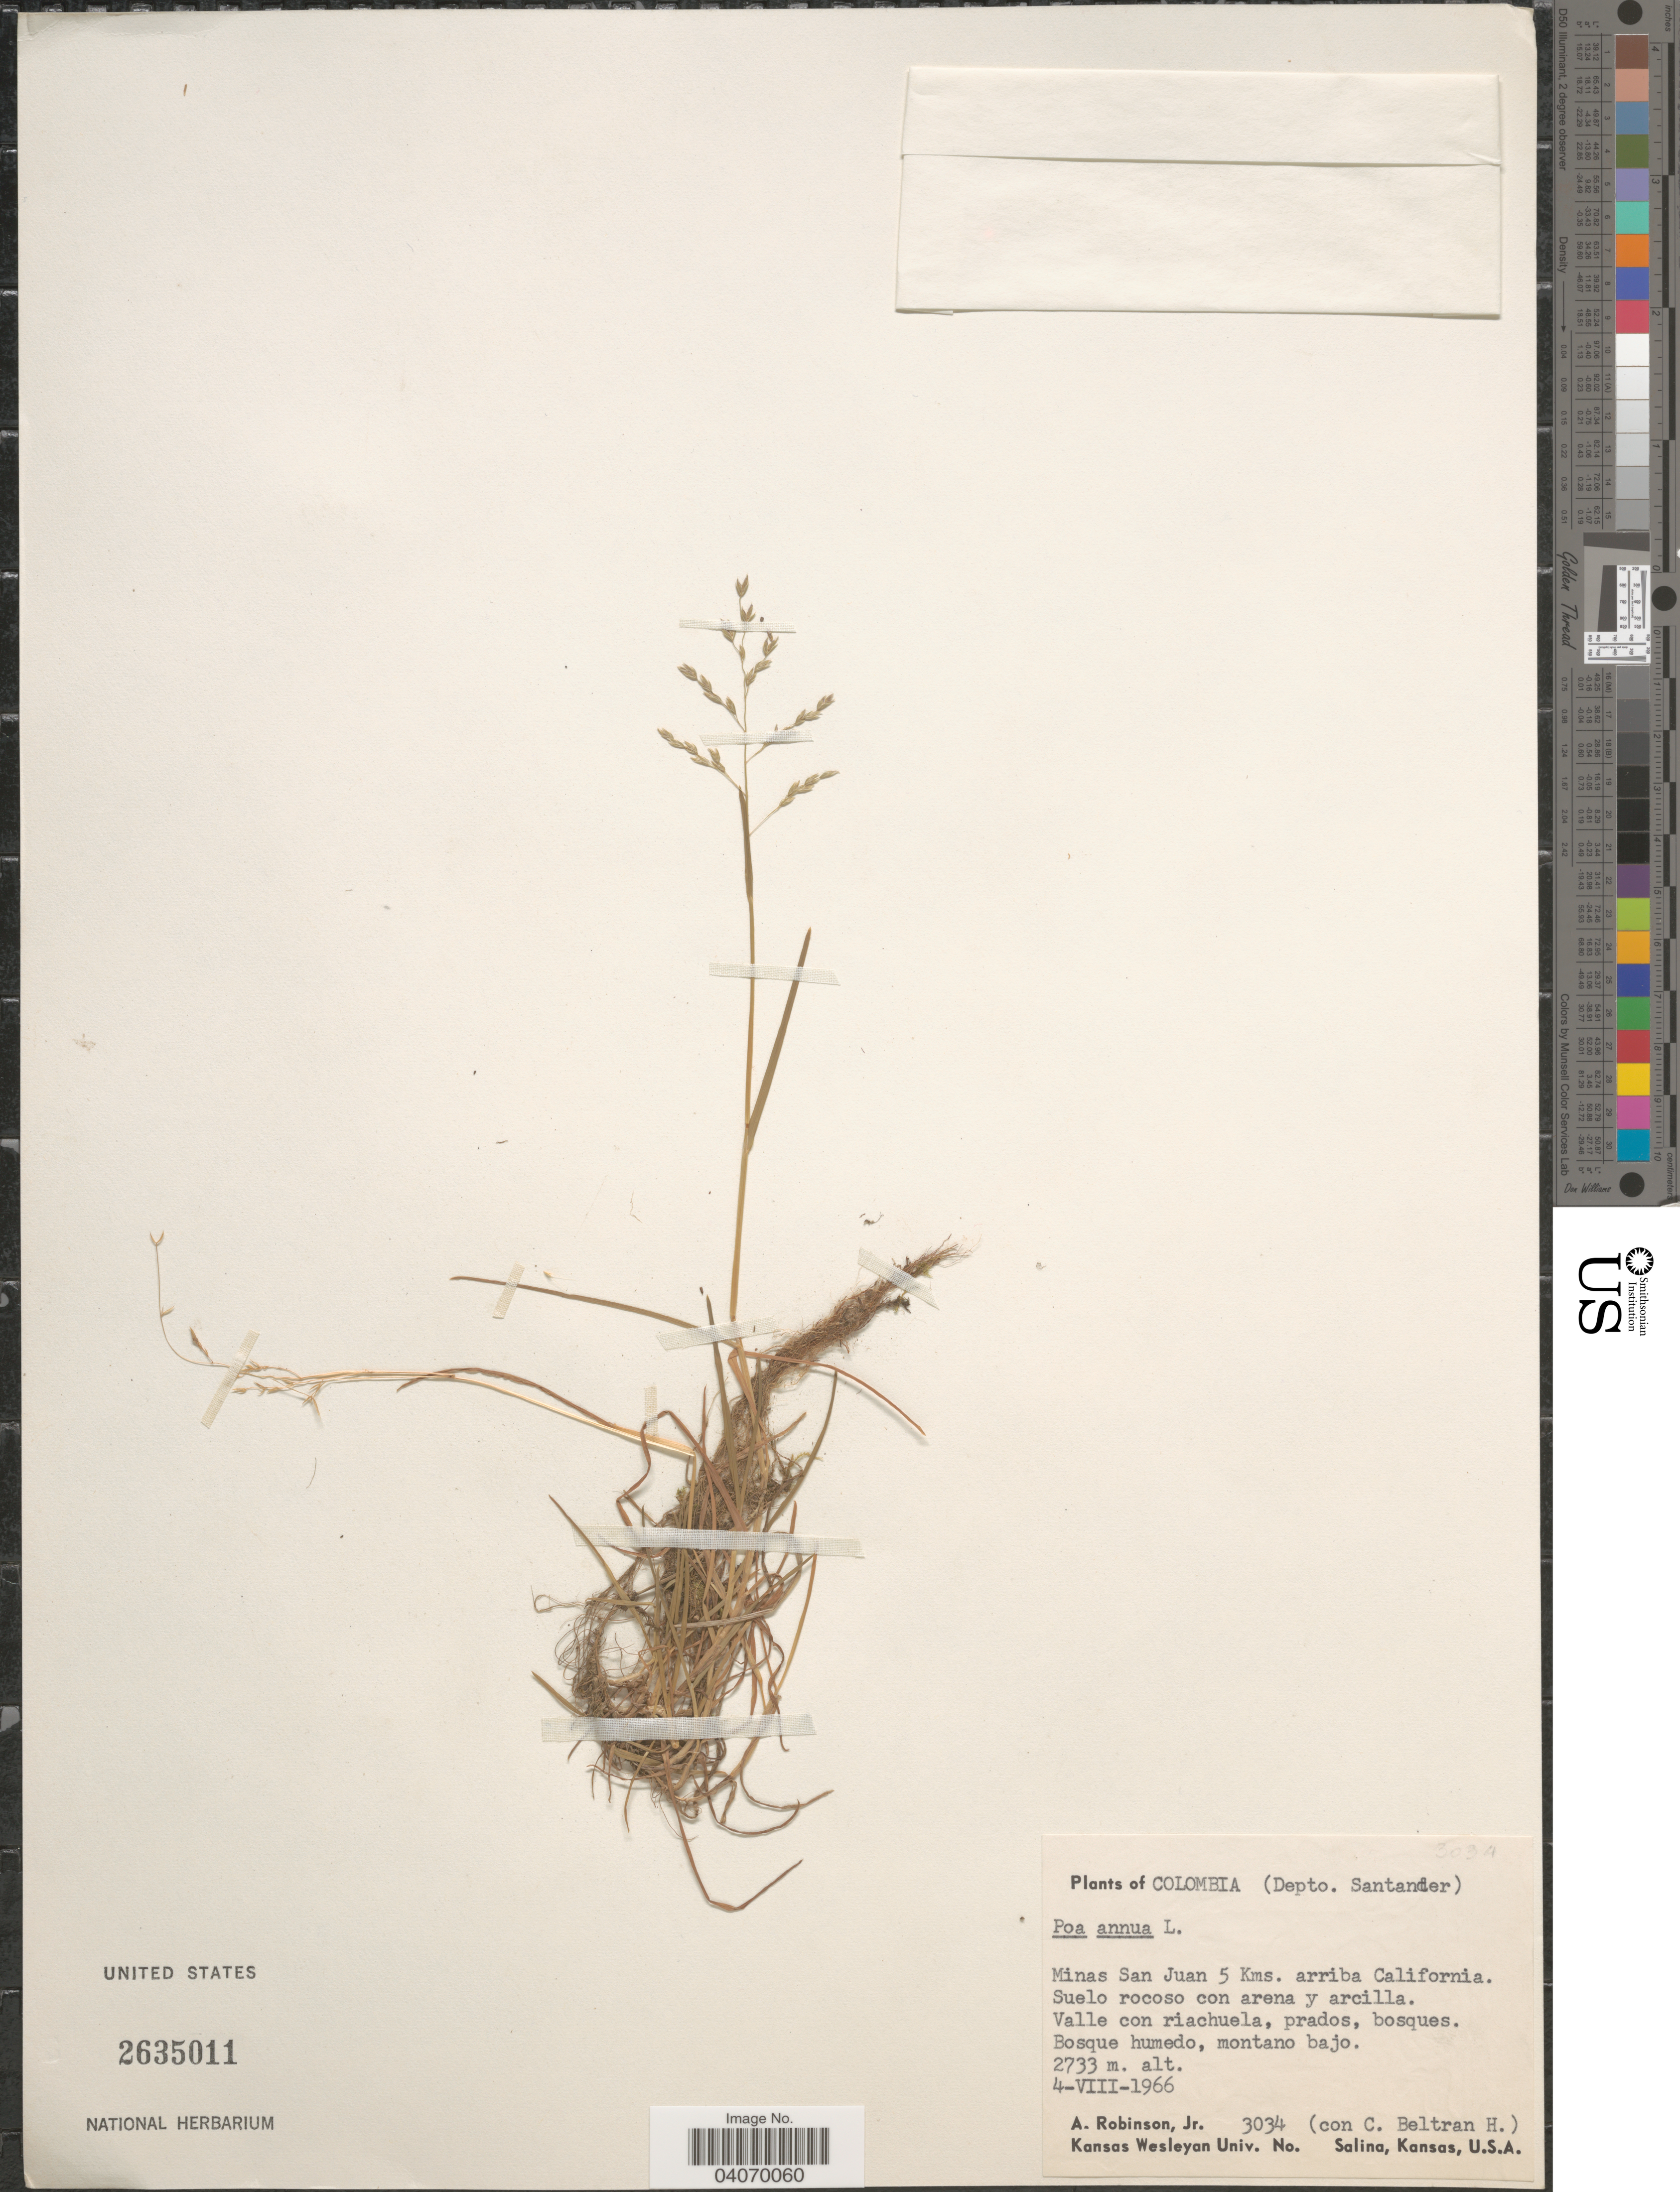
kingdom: Plantae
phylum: Tracheophyta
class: Liliopsida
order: Poales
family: Poaceae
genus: Poa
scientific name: Poa annua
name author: L.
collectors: A. Robinson Jr. & C. Beltran H.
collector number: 3034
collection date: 1966-08-04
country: Colombia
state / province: Santander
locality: Depto. Santander. Minas San Juan 5 Kms. arriba California.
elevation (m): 2733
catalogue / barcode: US 2635011